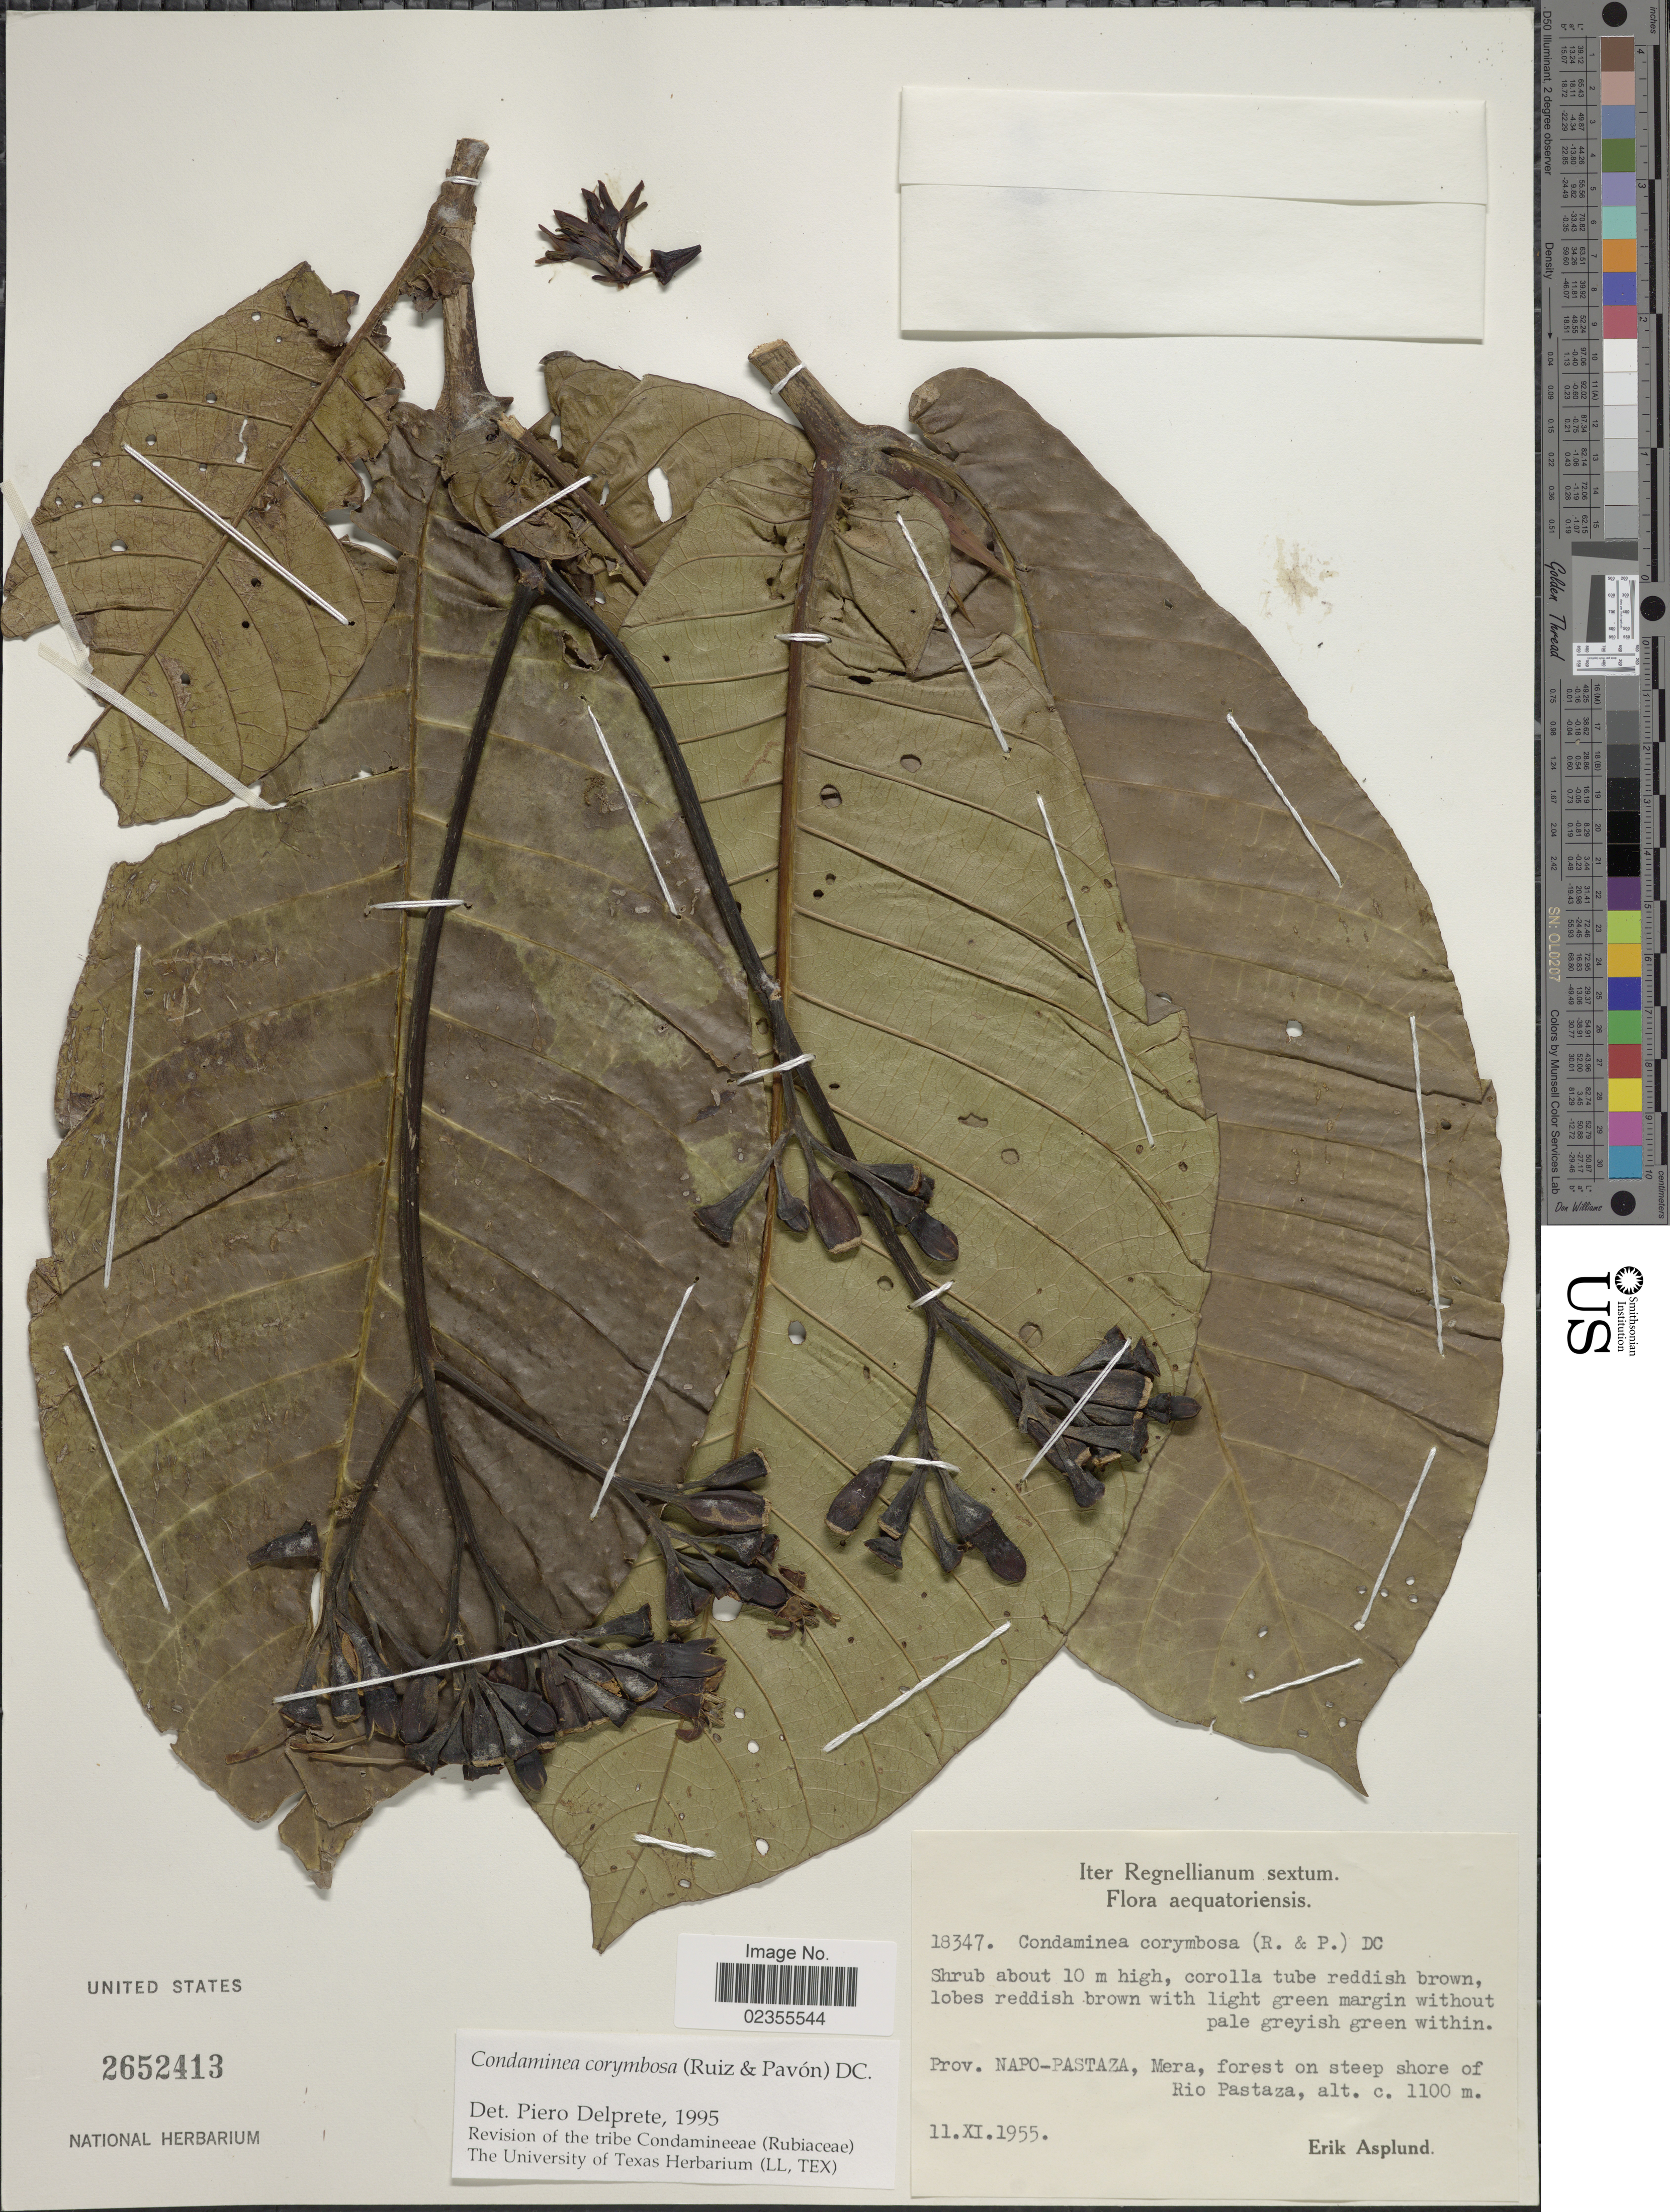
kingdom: Plantae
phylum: Tracheophyta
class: Magnoliopsida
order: Gentianales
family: Rubiaceae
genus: Condaminea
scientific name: Condaminea corymbosa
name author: (Ruiz & Pav.) DC.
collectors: E. Asplund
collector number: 18347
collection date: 1955-11-11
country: Ecuador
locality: Aequatoriensis. Prov. Napo-Pastaza, Mera, forest on steep shore of Rio Pastaza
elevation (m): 1100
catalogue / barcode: US 2652413